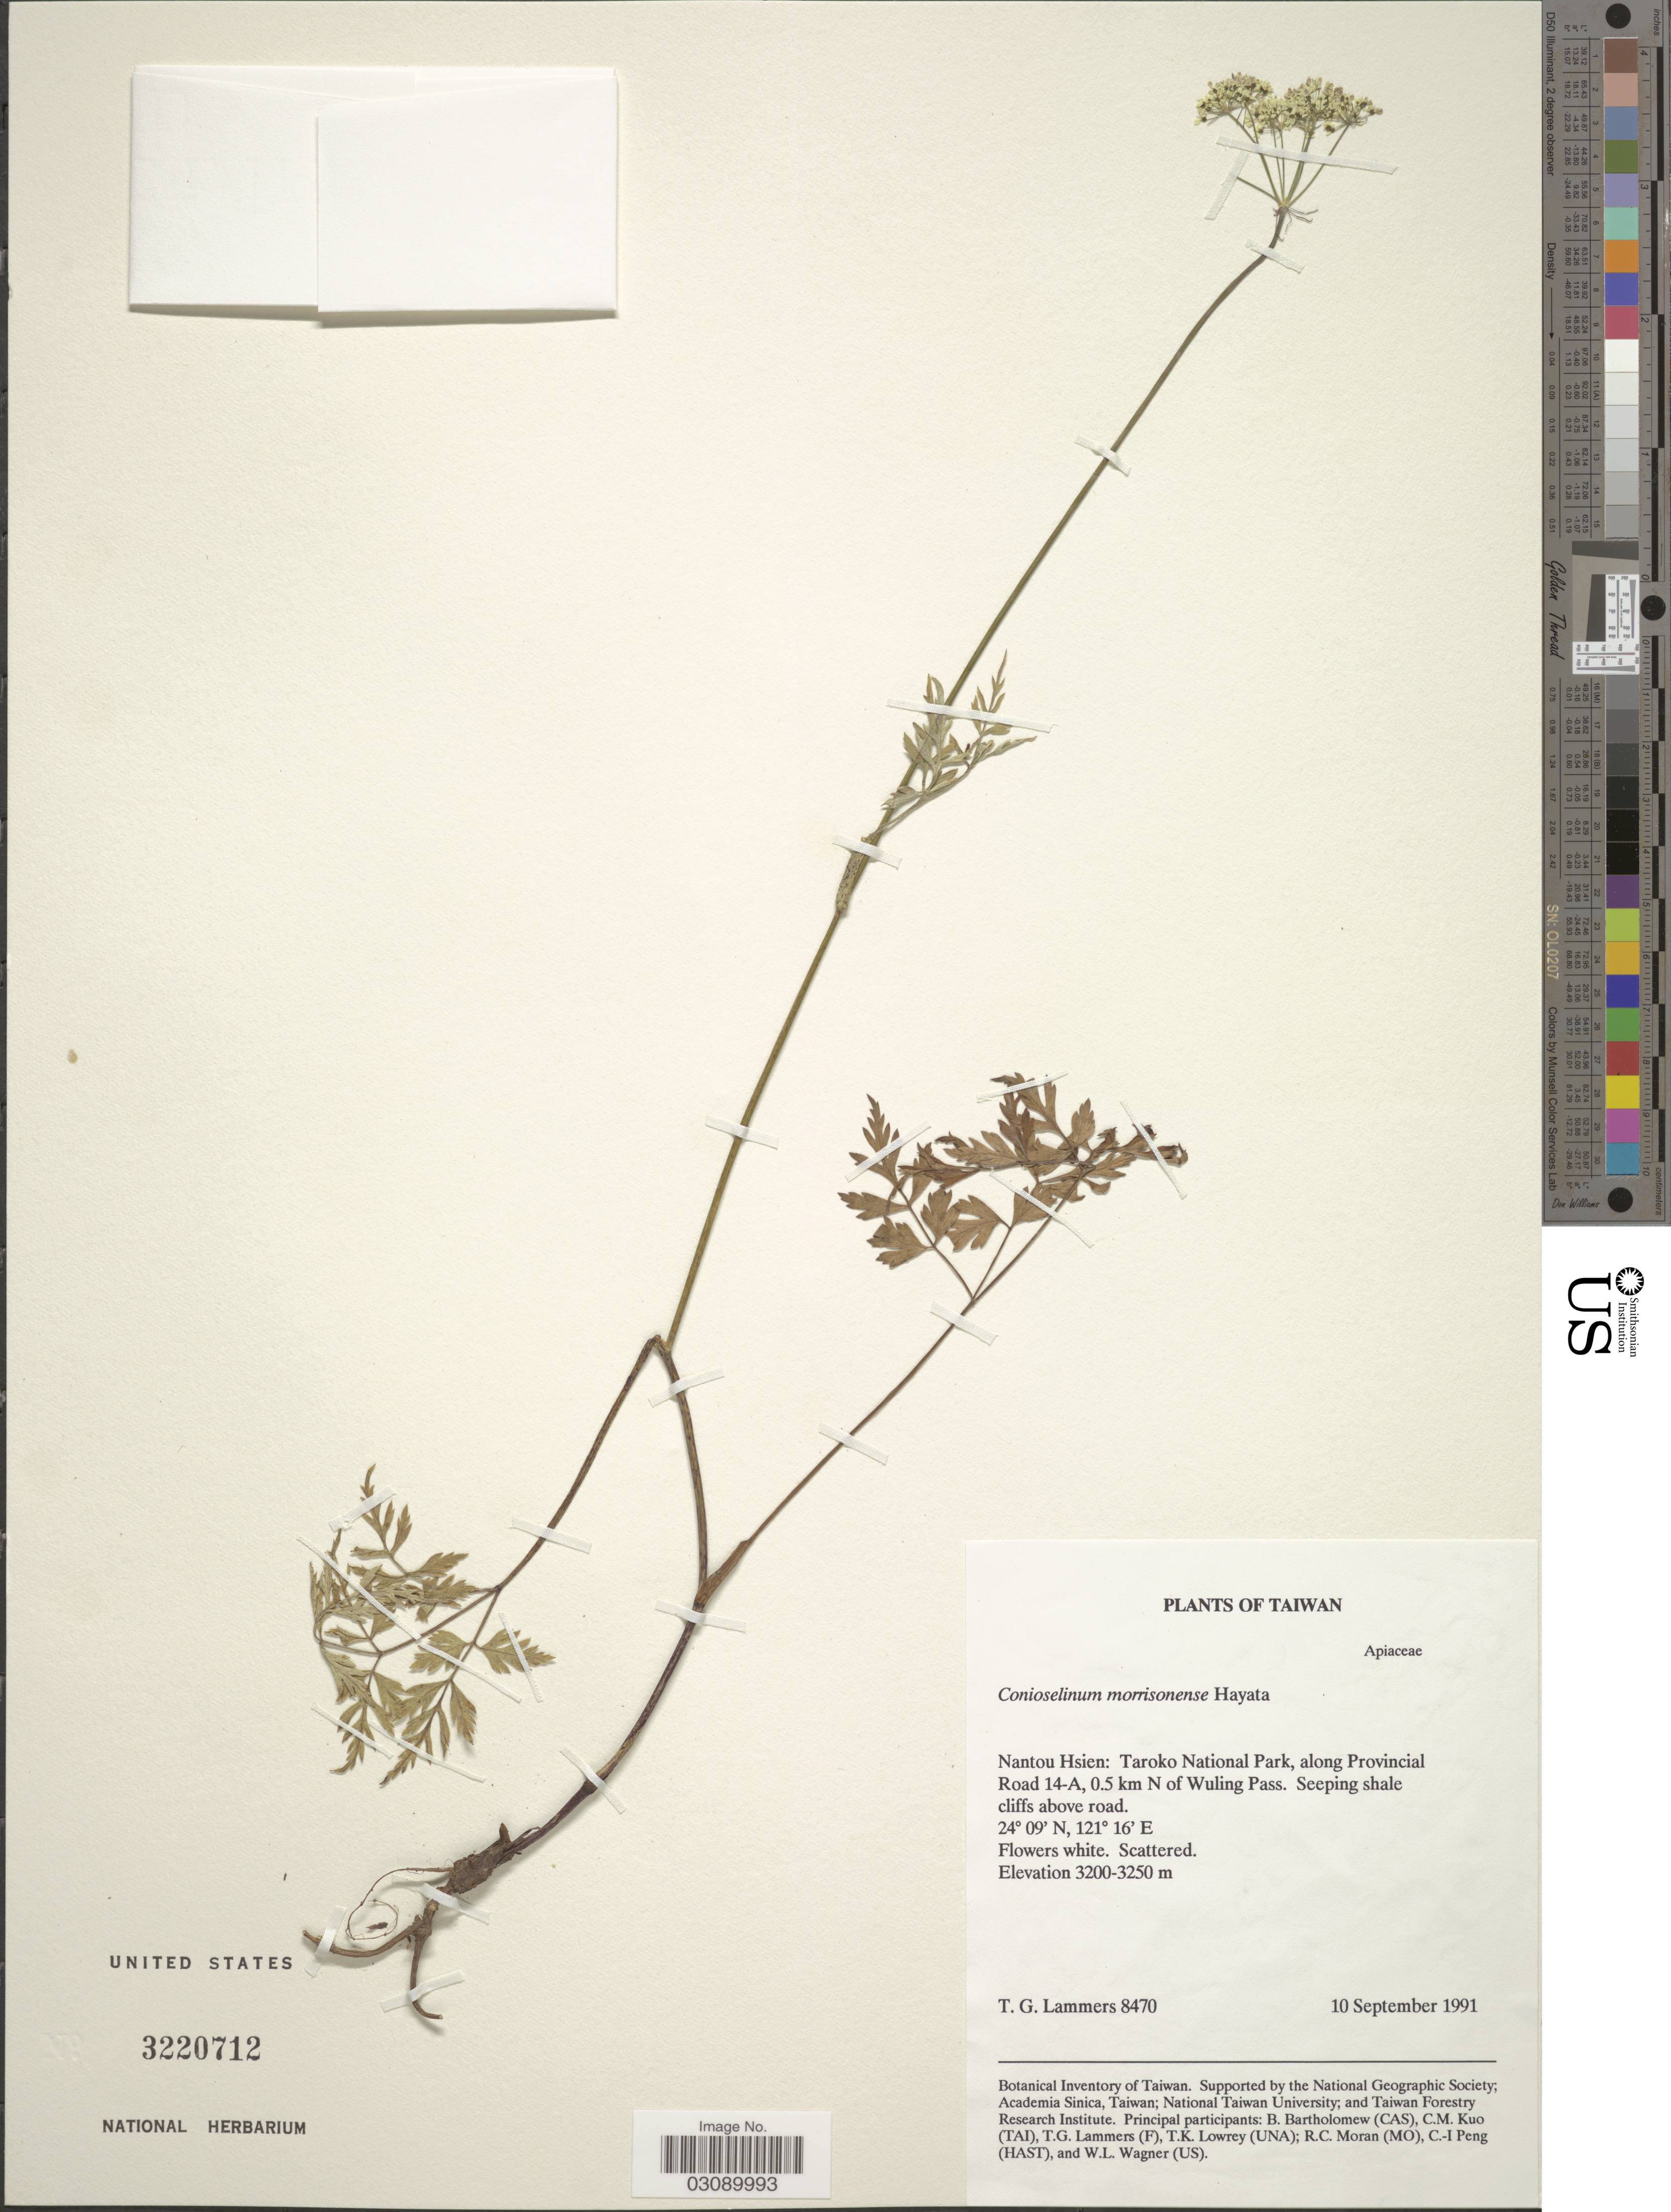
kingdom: Plantae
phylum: Tracheophyta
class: Magnoliopsida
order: Apiales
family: Apiaceae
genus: Conioselinum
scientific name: Conioselinum morrisonense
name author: Hayata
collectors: T. Lammers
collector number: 8470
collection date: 1991-09-10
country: Taiwan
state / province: Nantou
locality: Nantou Hsien: Taroko National Park, along Provincial Road 14-A, 0.5 km N of Wuling Pass.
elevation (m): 3200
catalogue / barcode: US 3220712